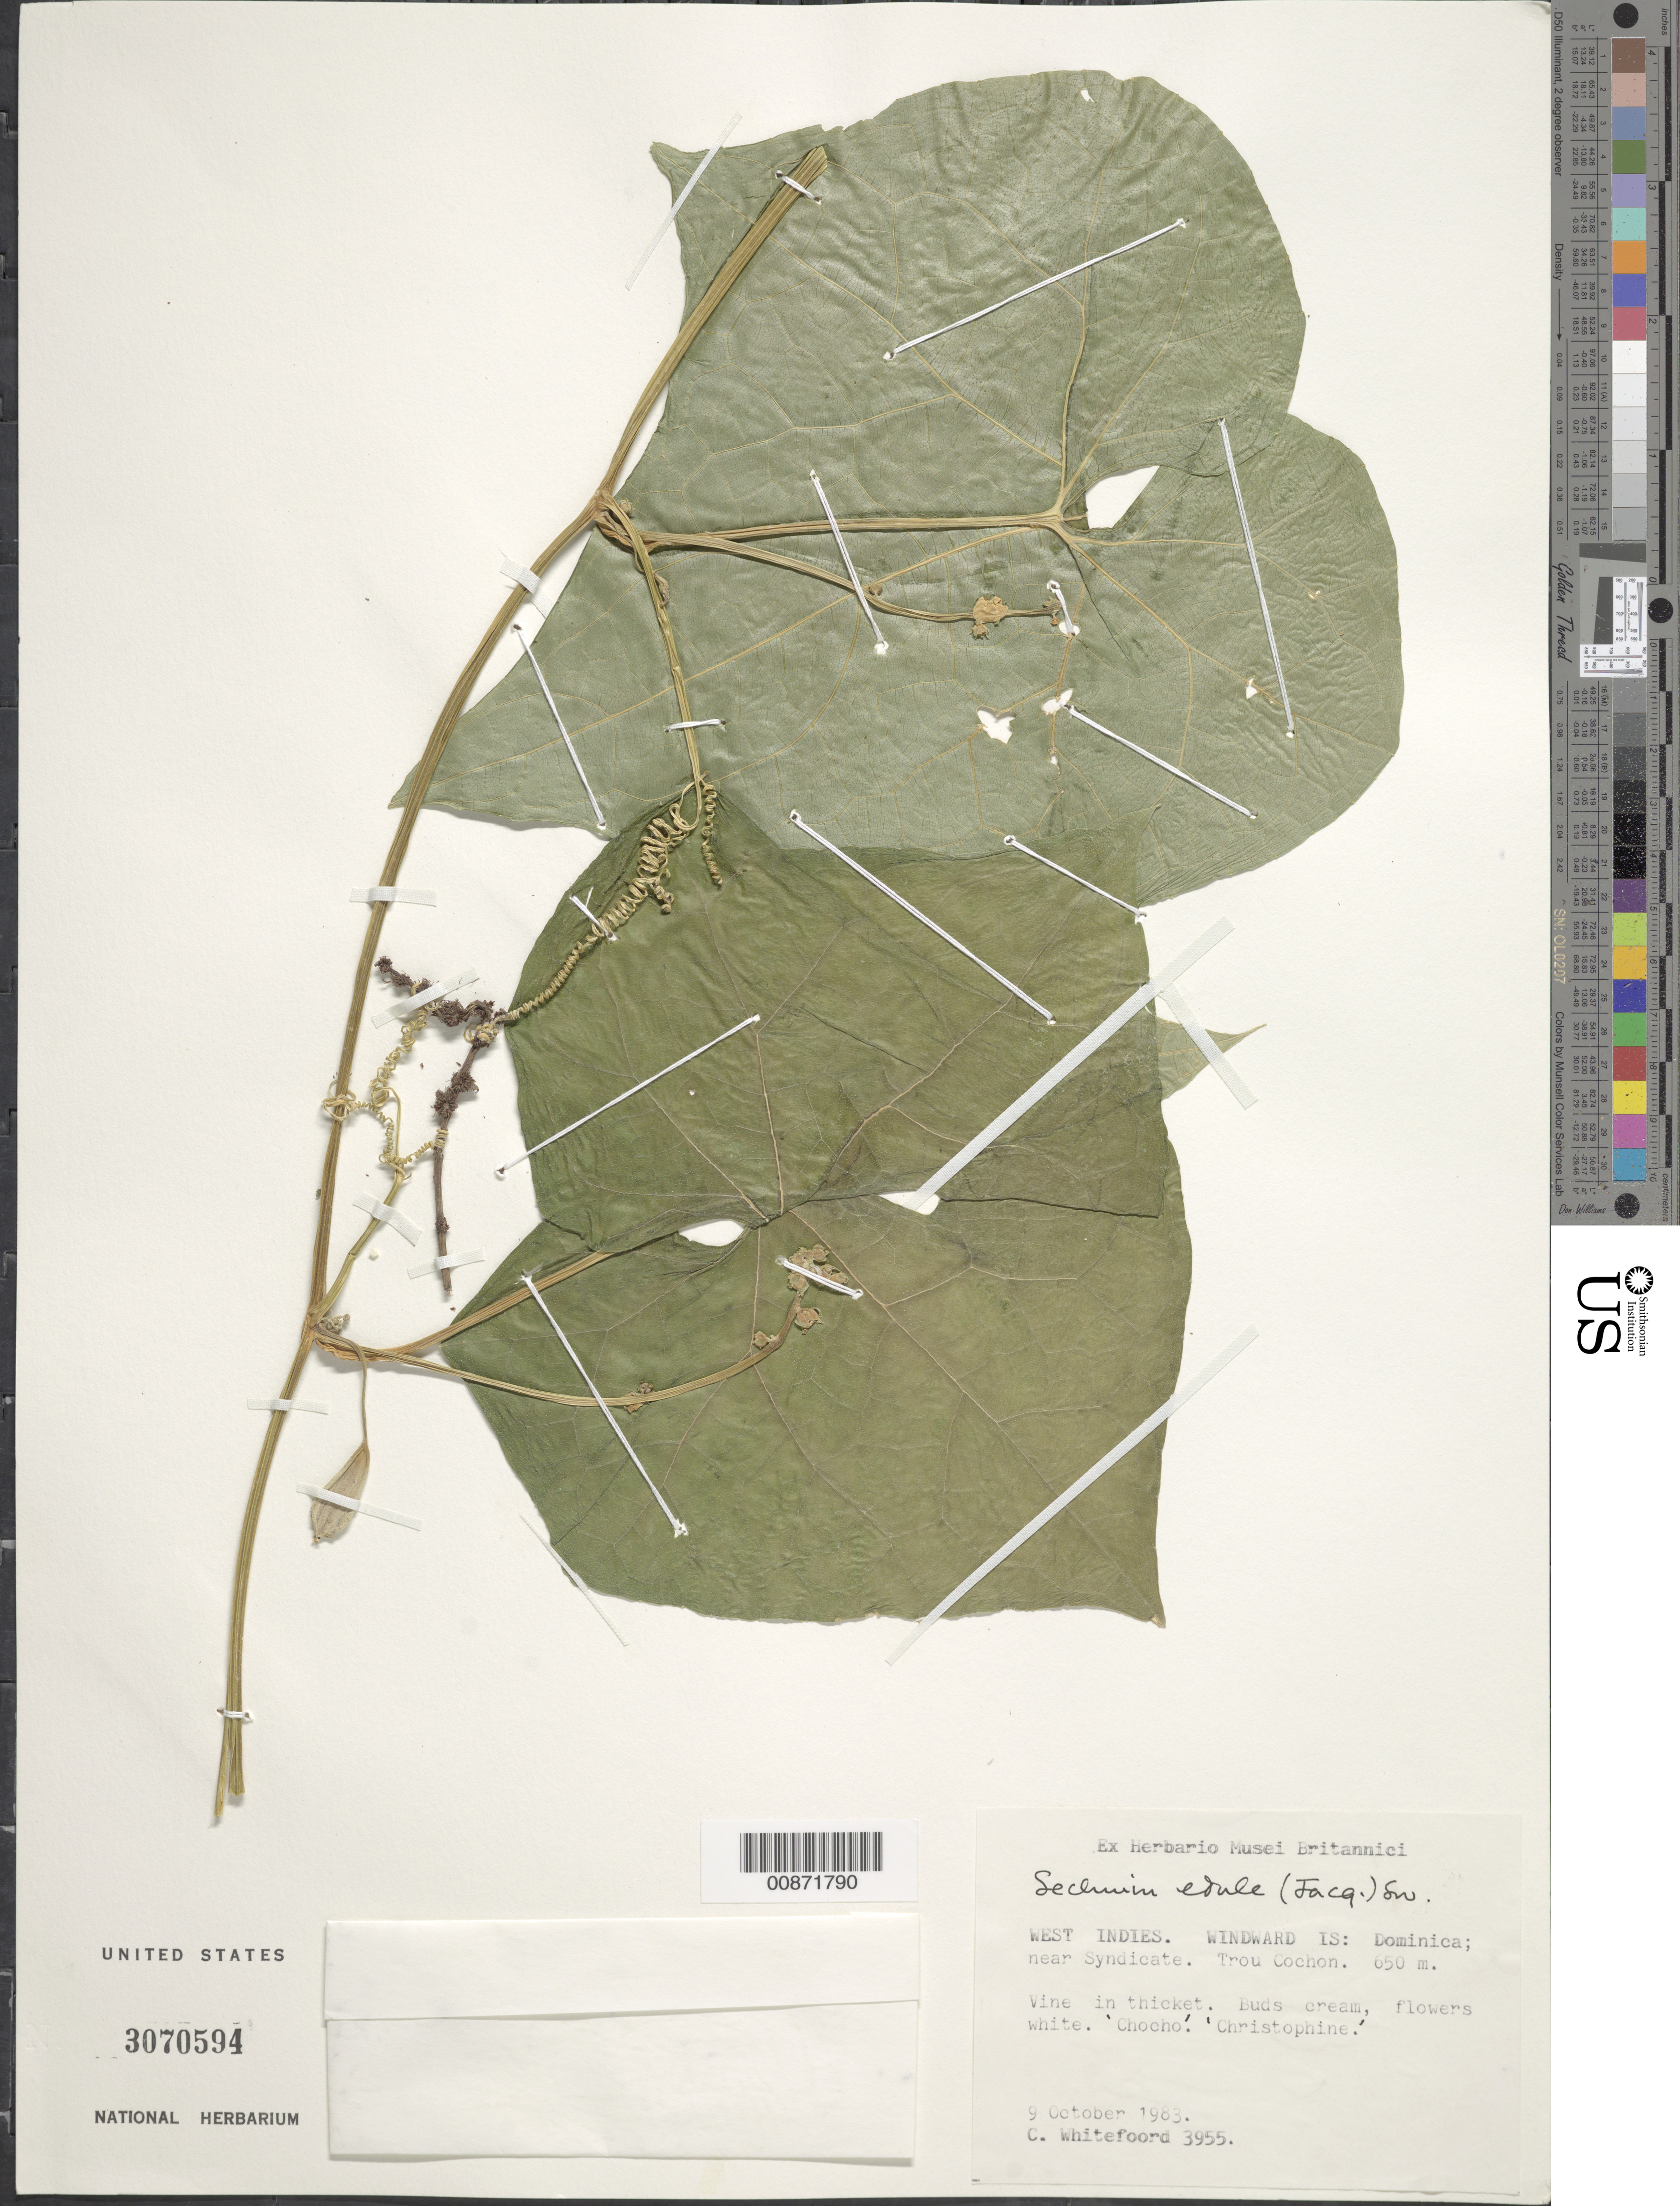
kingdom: Plantae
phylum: Tracheophyta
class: Magnoliopsida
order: Cucurbitales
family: Cucurbitaceae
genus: Sicyos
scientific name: Sicyos edulis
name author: Jacq.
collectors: C. Whitefoord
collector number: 3955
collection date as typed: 09 Oct 1983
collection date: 1983-10-09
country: Dominica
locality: Near Syndicate. Trou Cochon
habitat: Climbing in thicket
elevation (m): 650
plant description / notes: Common name: Chocho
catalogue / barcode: US 3070594